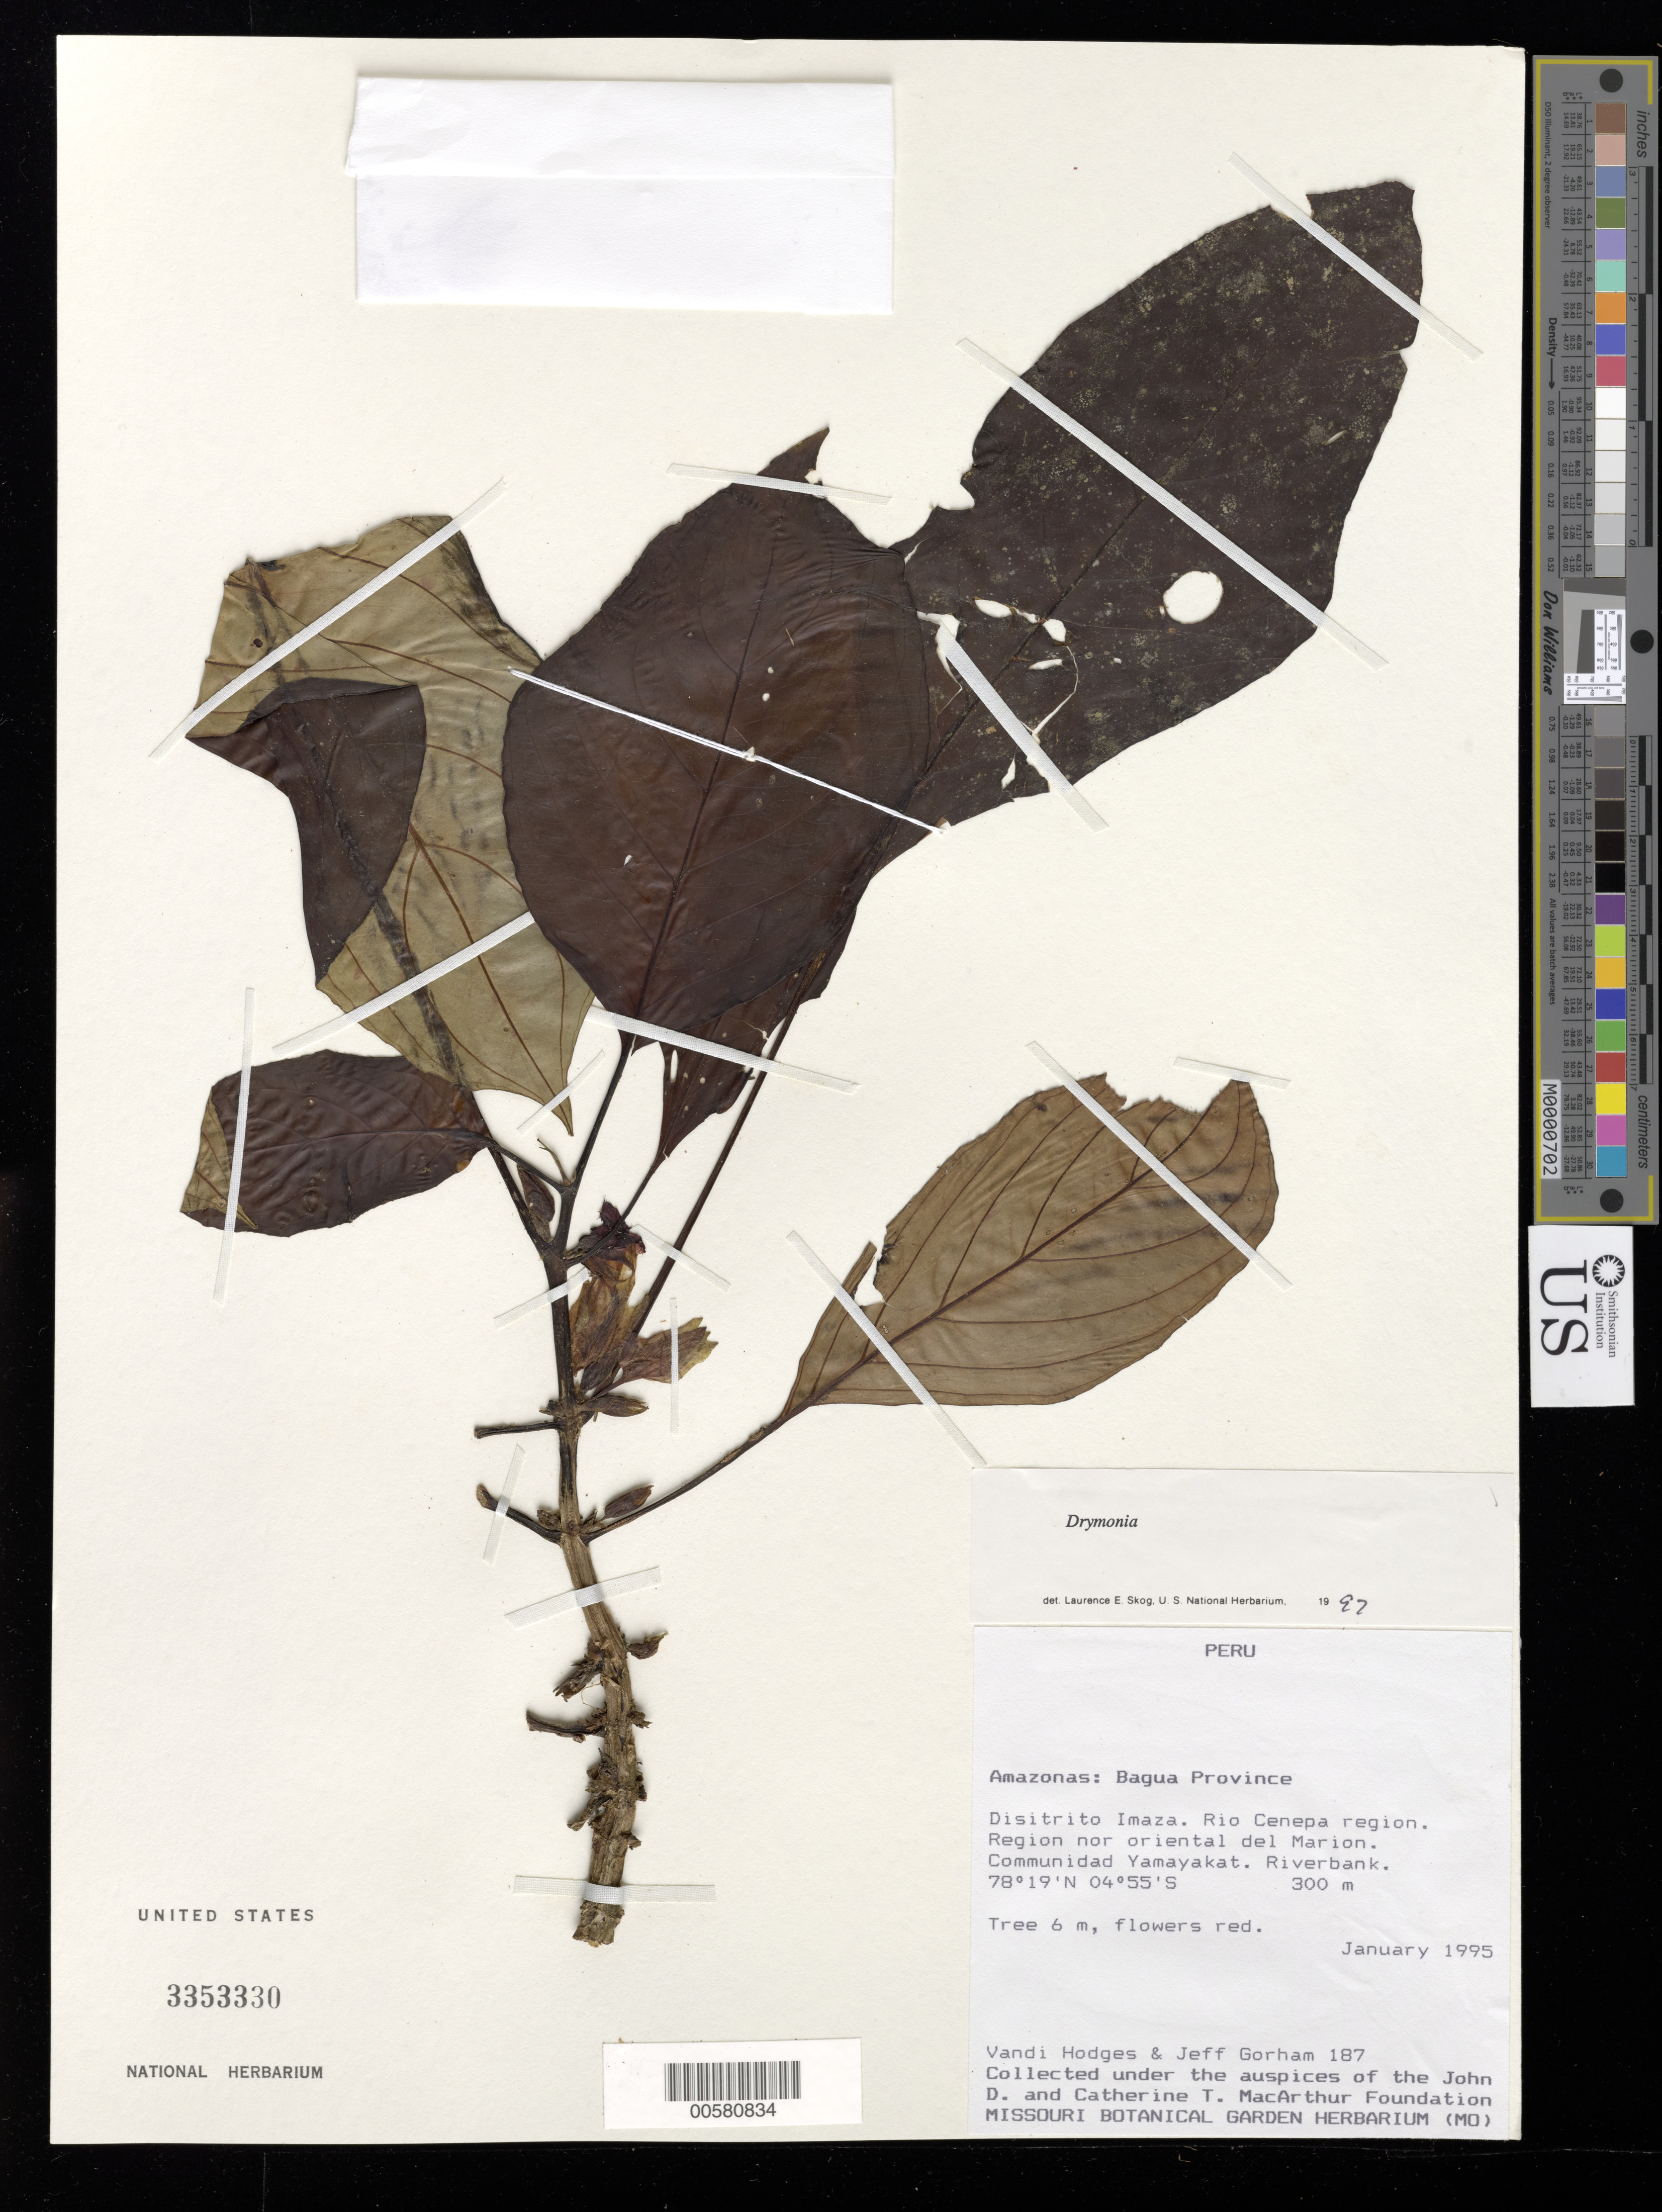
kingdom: Plantae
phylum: Tracheophyta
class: Magnoliopsida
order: Lamiales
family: Gesneriaceae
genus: Drymonia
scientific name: Drymonia sp.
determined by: Skog, Laurence E.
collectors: V. Hodges & J. Gorham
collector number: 187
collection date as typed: Jan 1995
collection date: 1995-01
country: Peru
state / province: Amazonas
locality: Prov. Bagua, dtto. Imaza; Rio Cenepa region, region nor oriental del Marion, communidad Yamayakat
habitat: Riverbank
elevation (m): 300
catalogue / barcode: US 3353330